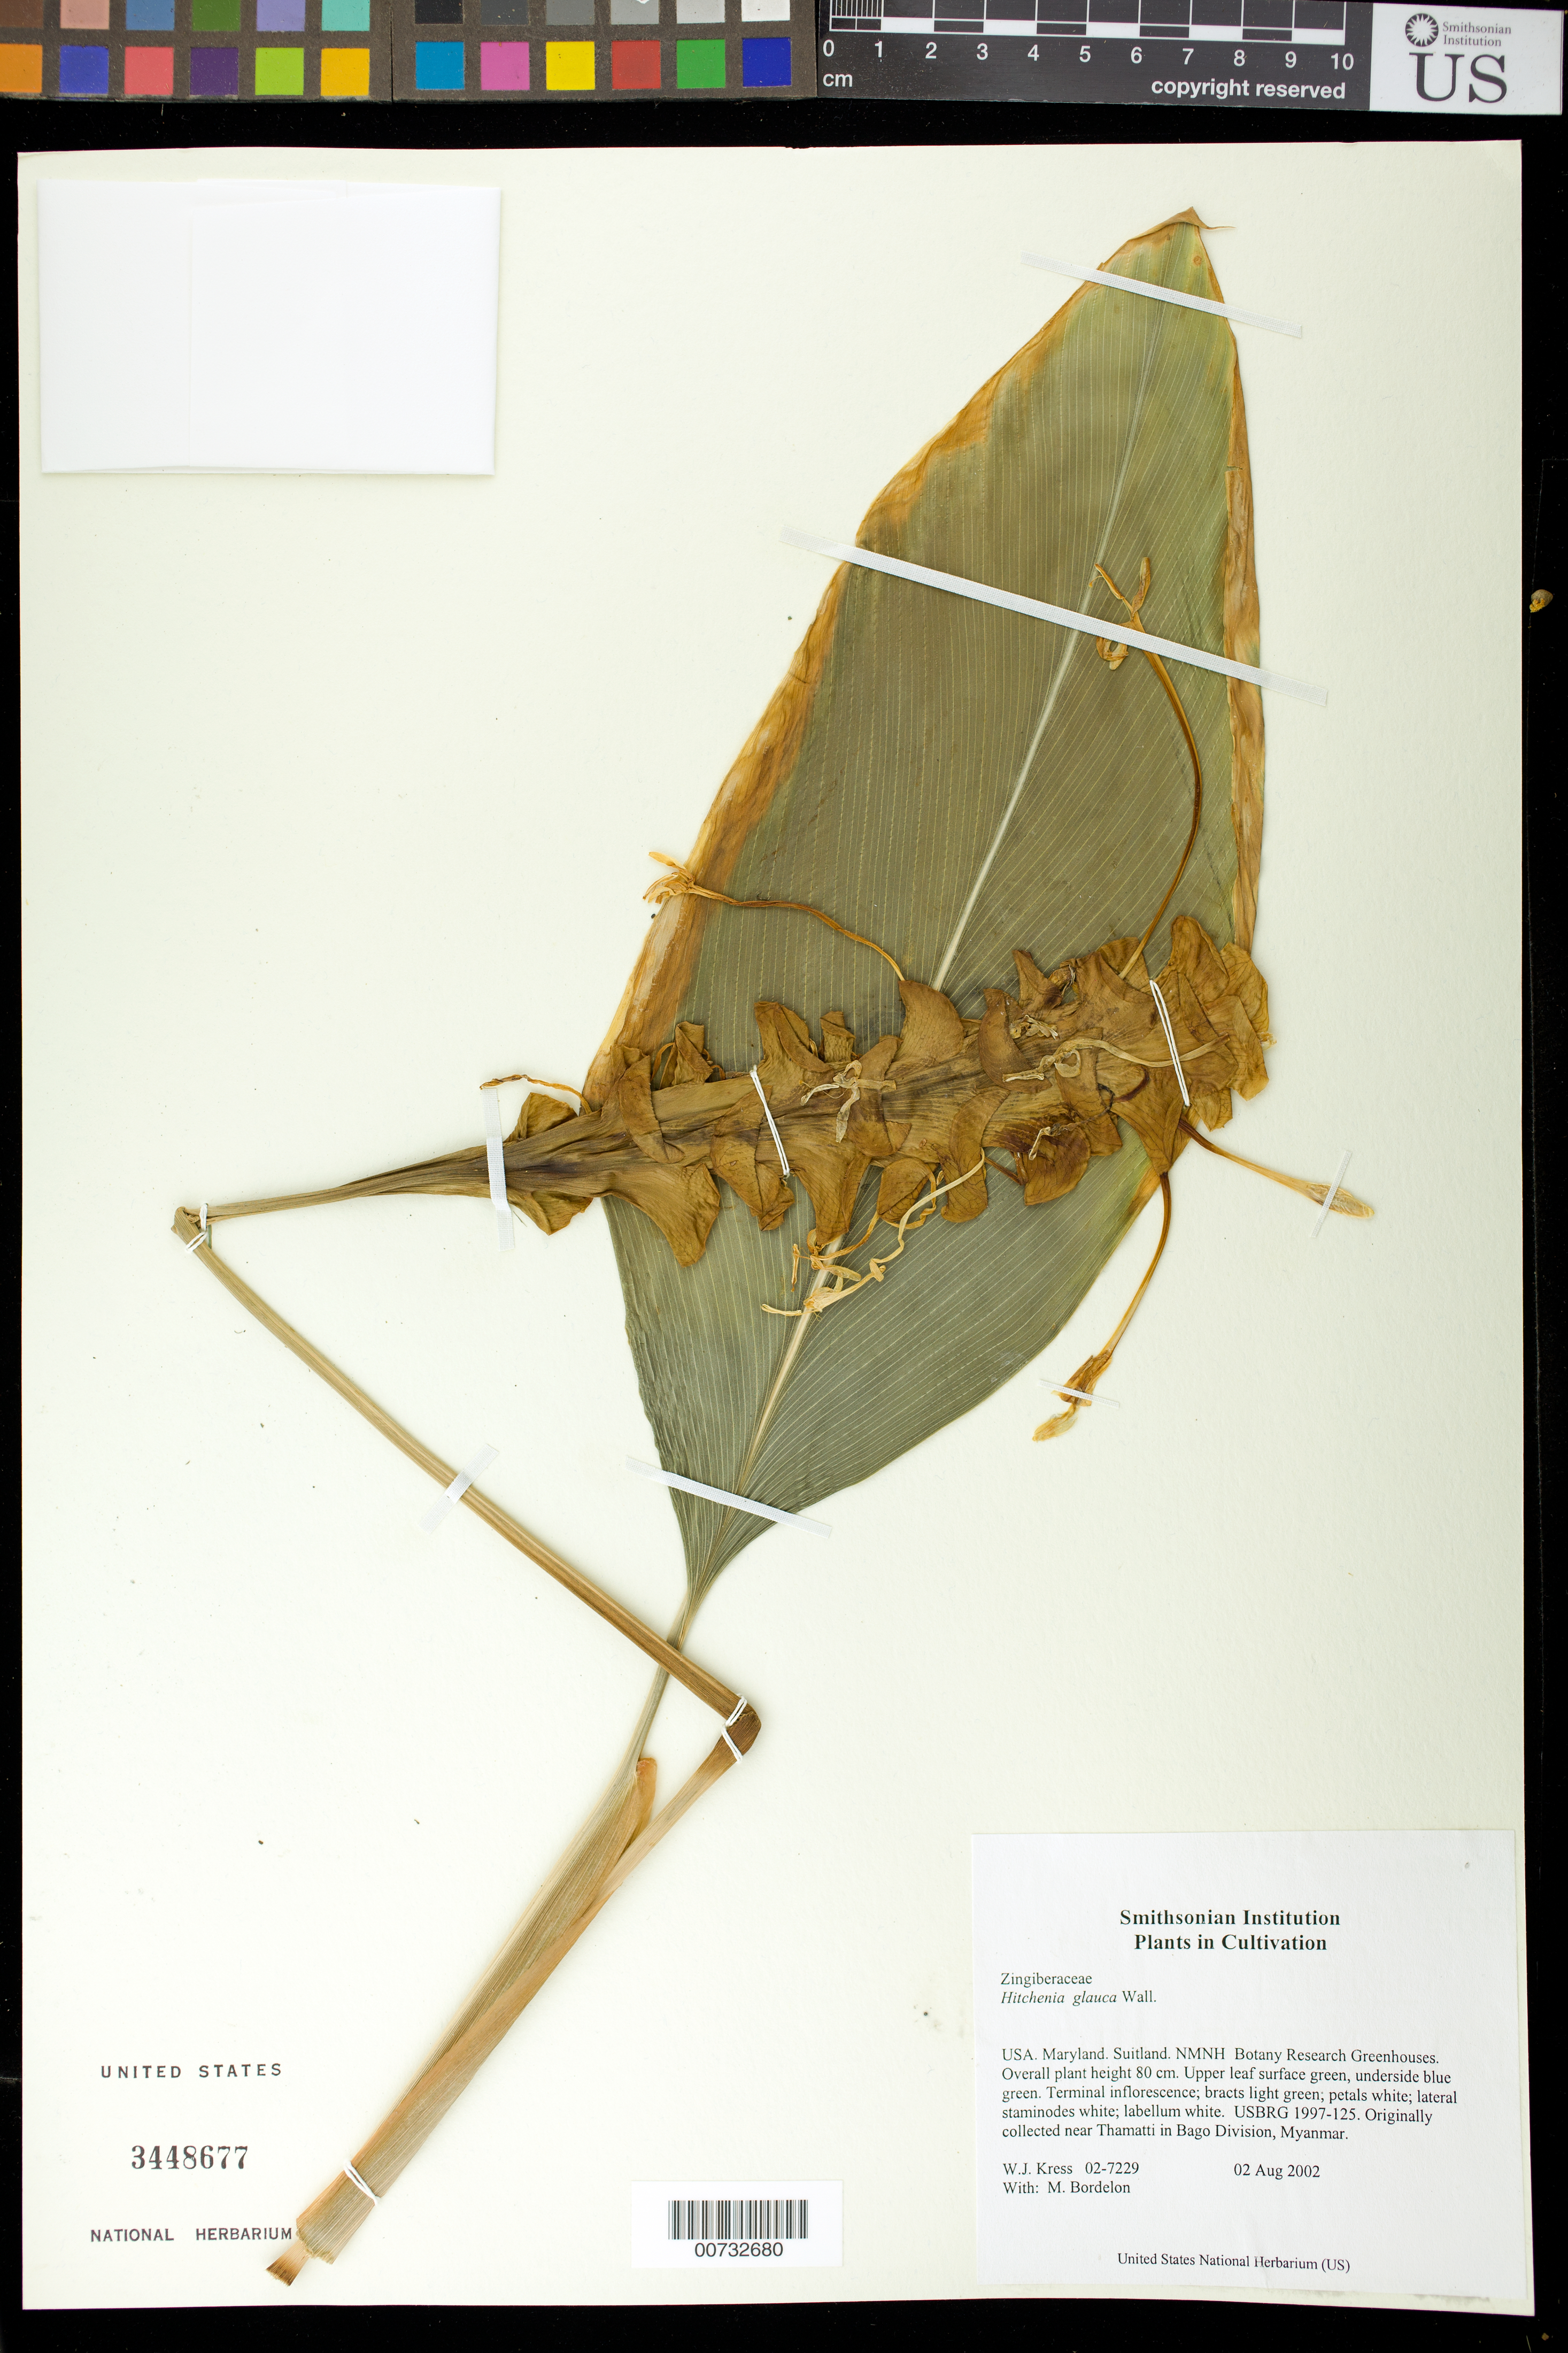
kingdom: Plantae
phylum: Tracheophyta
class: Liliopsida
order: Zingiberales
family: Zingiberaceae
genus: Curcuma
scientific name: Curcuma glauca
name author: (Wall.) Škornick.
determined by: Strong, M. T., (US), Smithsonian Institution - National Museum of Natural History (UNITED STATES)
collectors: W. J. Kress & M. Bordelon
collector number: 02-7229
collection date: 2002-08-02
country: United States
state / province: Maryland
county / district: Prince George's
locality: NMNH Botany Research Greenhouses. Suitland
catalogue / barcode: US 3448677